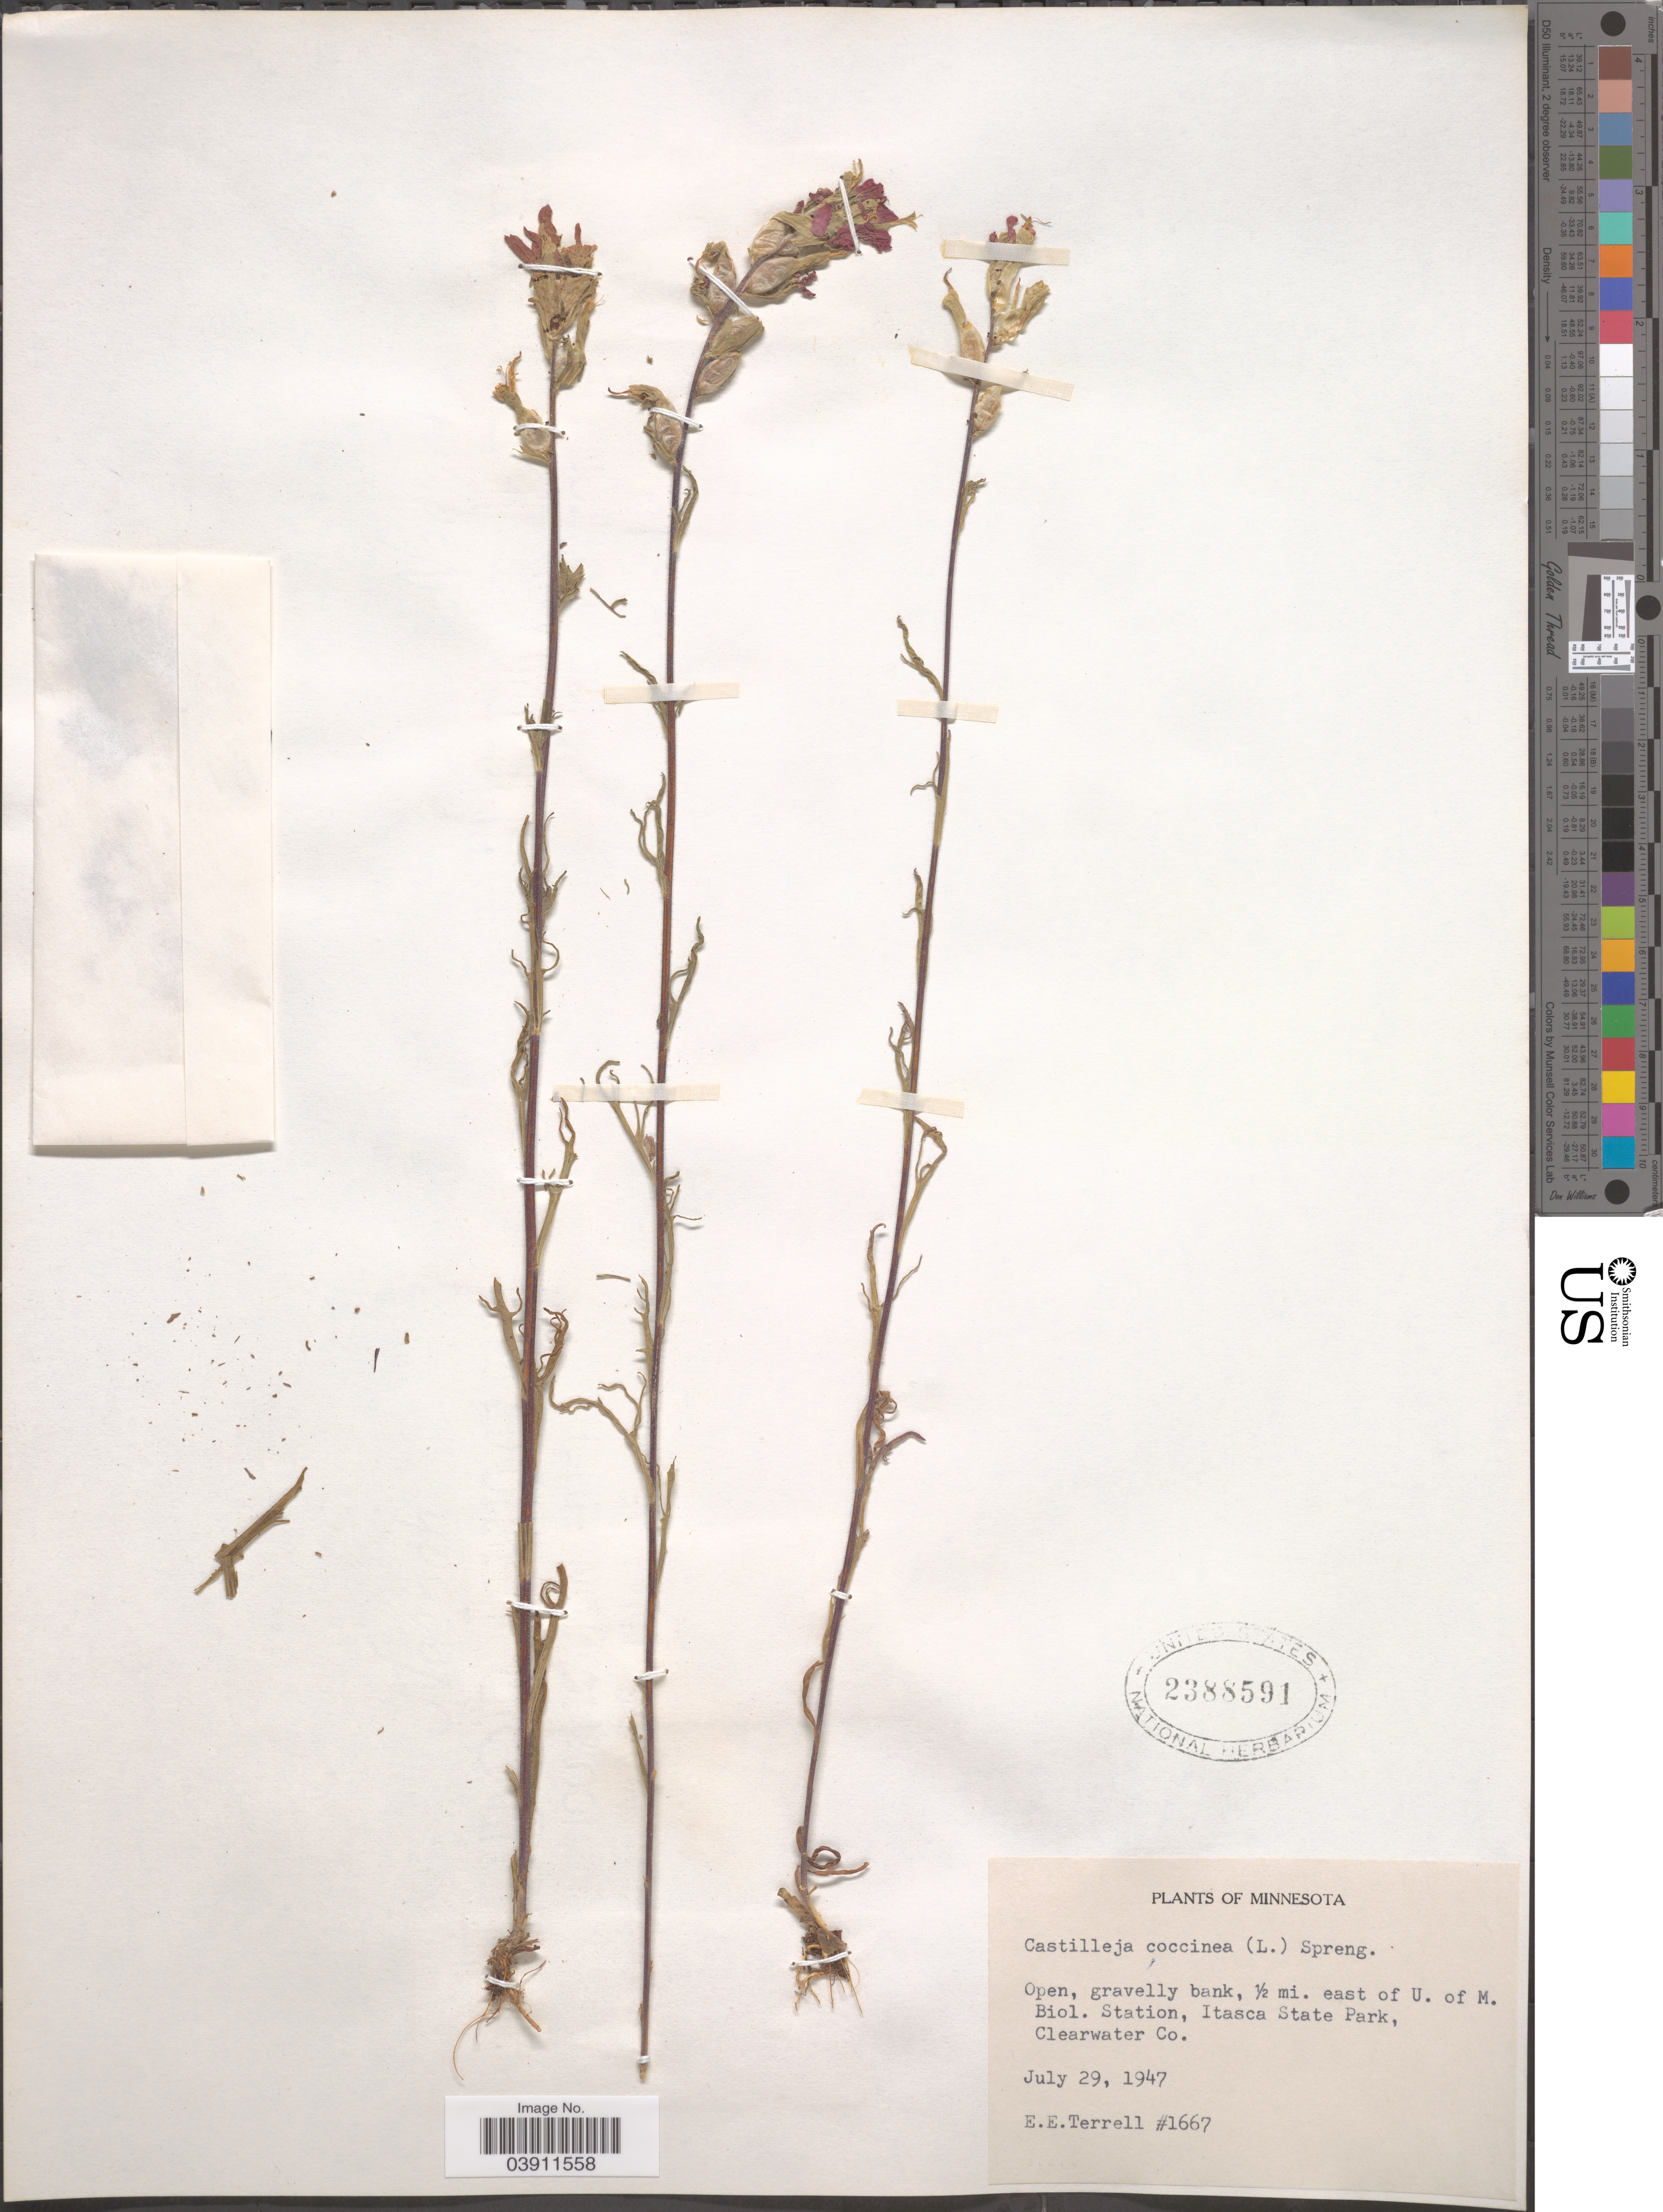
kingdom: Plantae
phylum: Tracheophyta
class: Magnoliopsida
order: Lamiales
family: Orobanchaceae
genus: Castilleja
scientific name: Castilleja coccinea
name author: (L.) Spreng.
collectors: E. E. Terrell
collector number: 1667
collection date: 1947-07-29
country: United States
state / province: Minnesota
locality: ½ mi. east of U. of M. Biol. Station, Itasca State Park, Clearwater Co.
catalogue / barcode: US 2388591